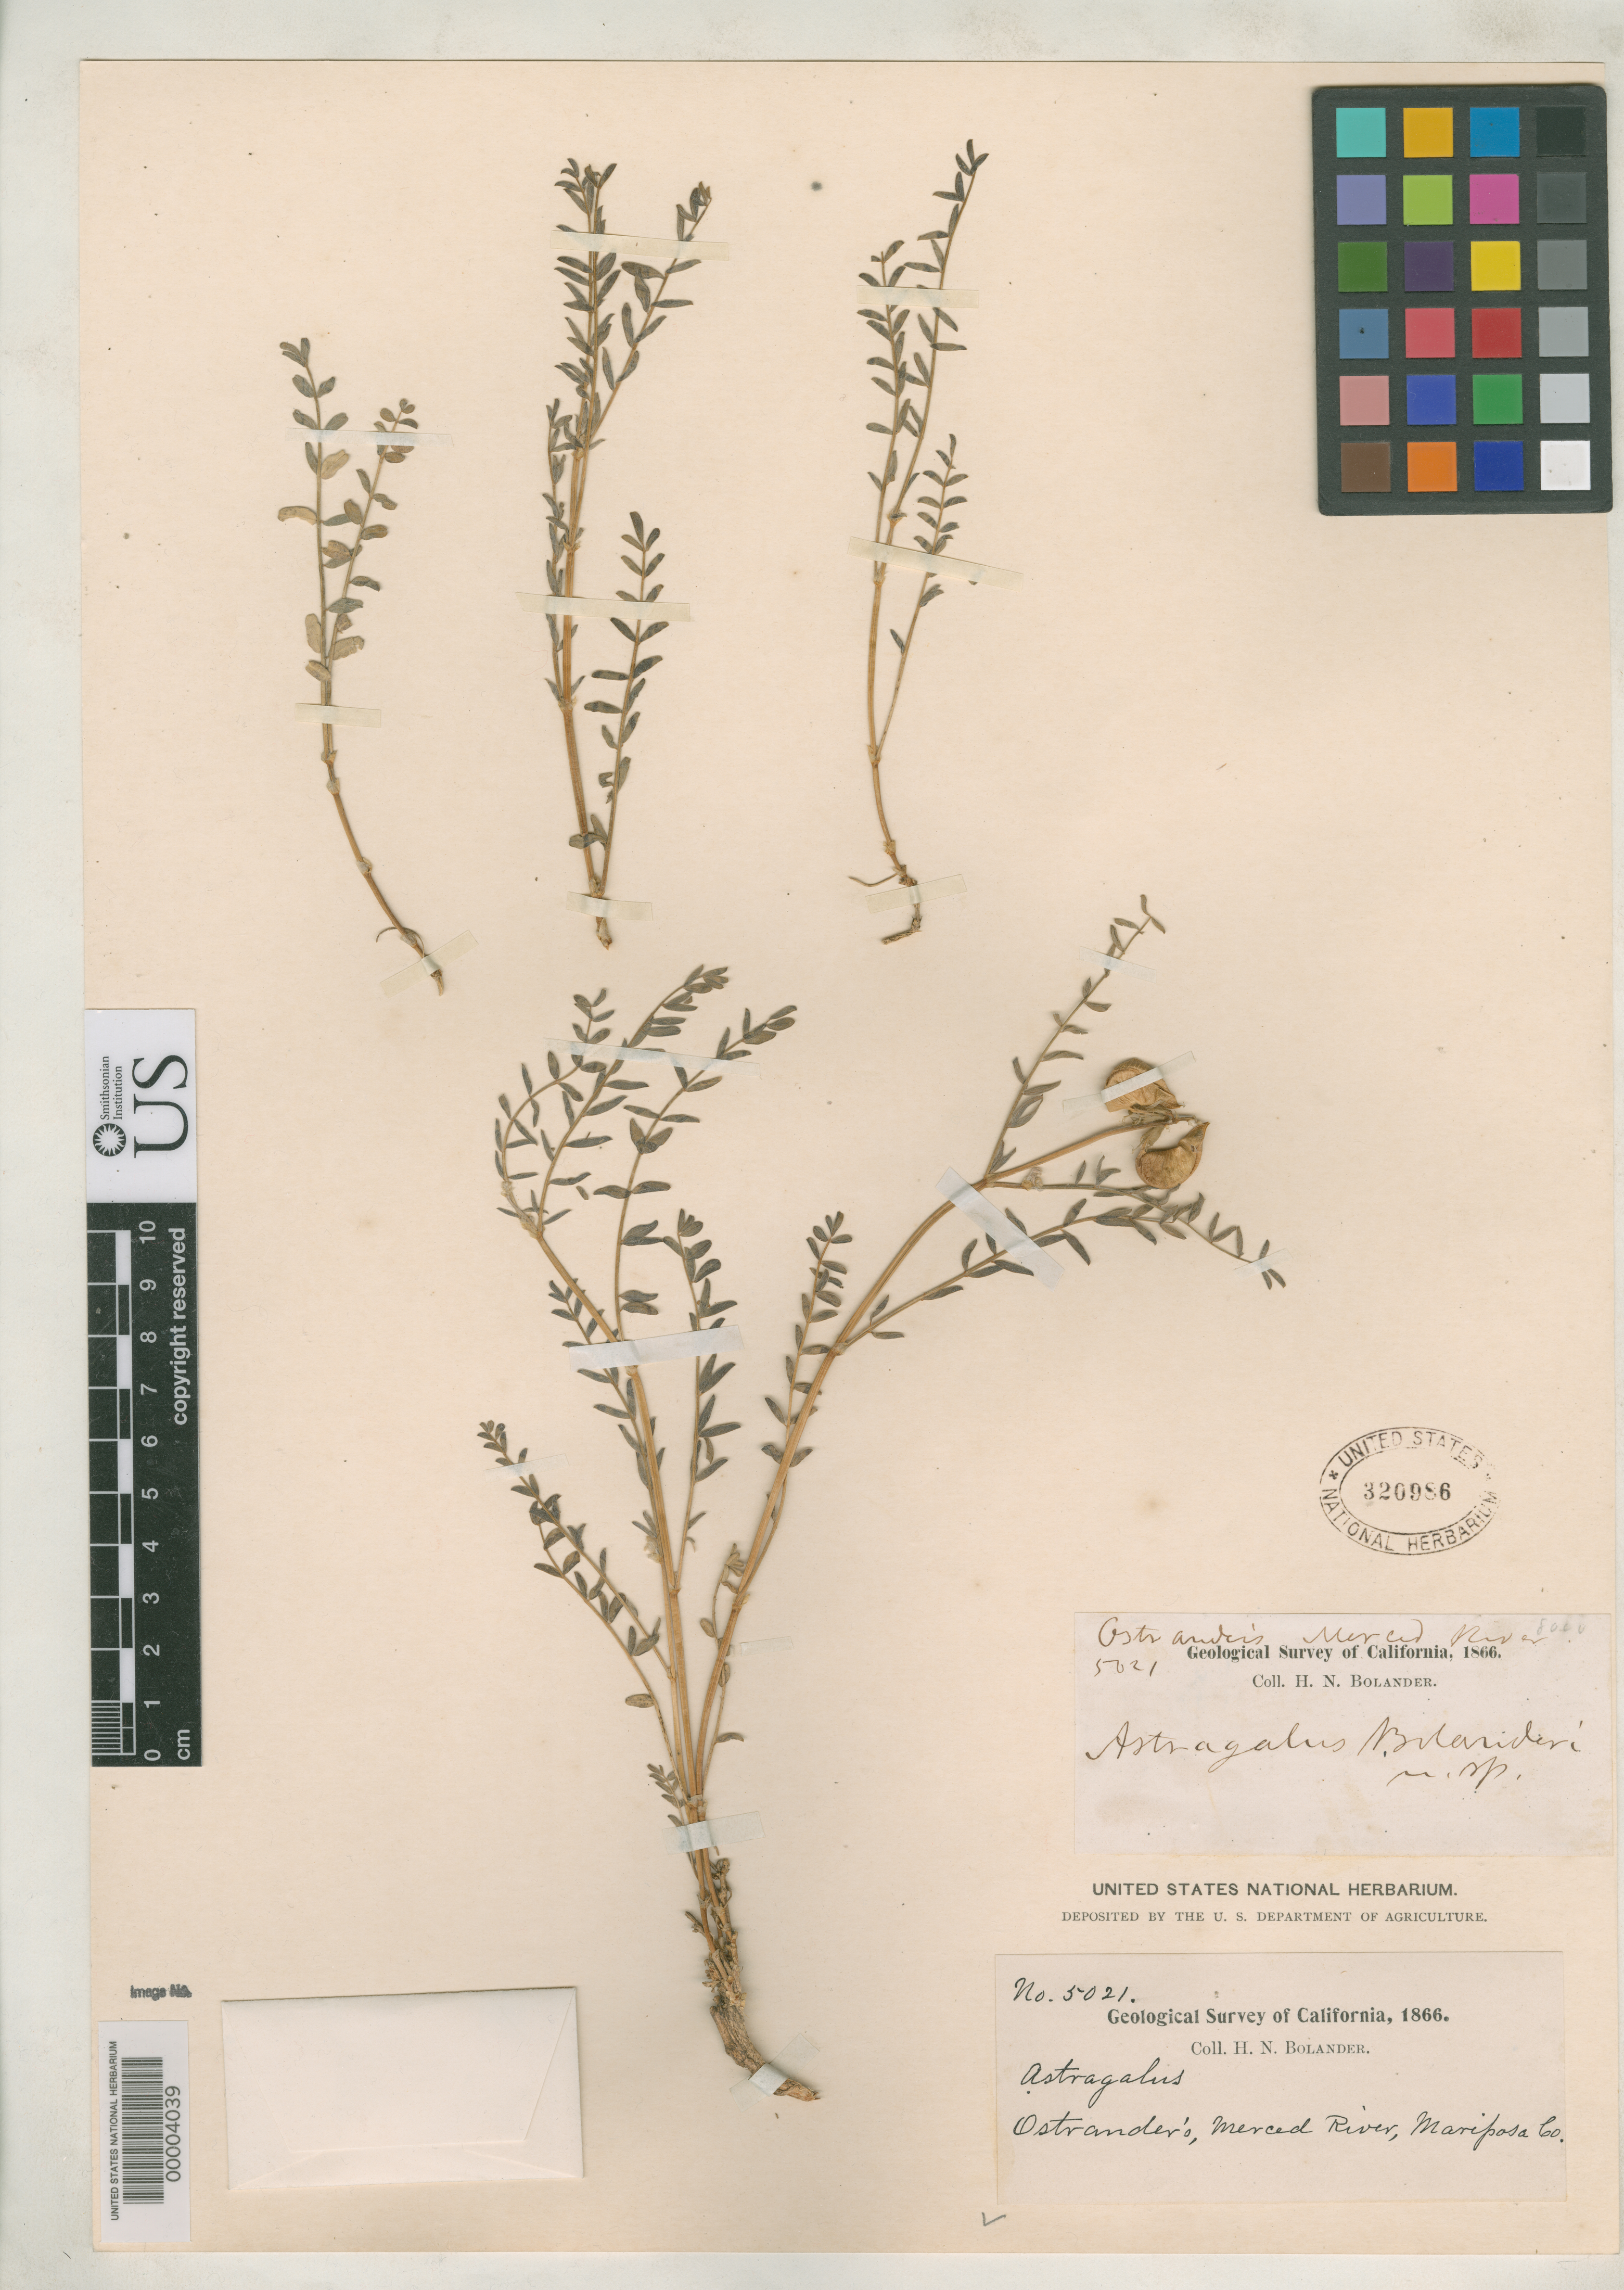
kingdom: Plantae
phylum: Tracheophyta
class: Magnoliopsida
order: Fabales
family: Fabaceae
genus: Astragalus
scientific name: Astragalus bolanderi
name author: A. Gray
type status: Isotype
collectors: H. Bolander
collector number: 5021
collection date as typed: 1866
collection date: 1866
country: United States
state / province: California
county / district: Mariposa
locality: Yosemite National Park, Yosemite Valley, Ostrander's Ranch.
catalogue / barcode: US 320986